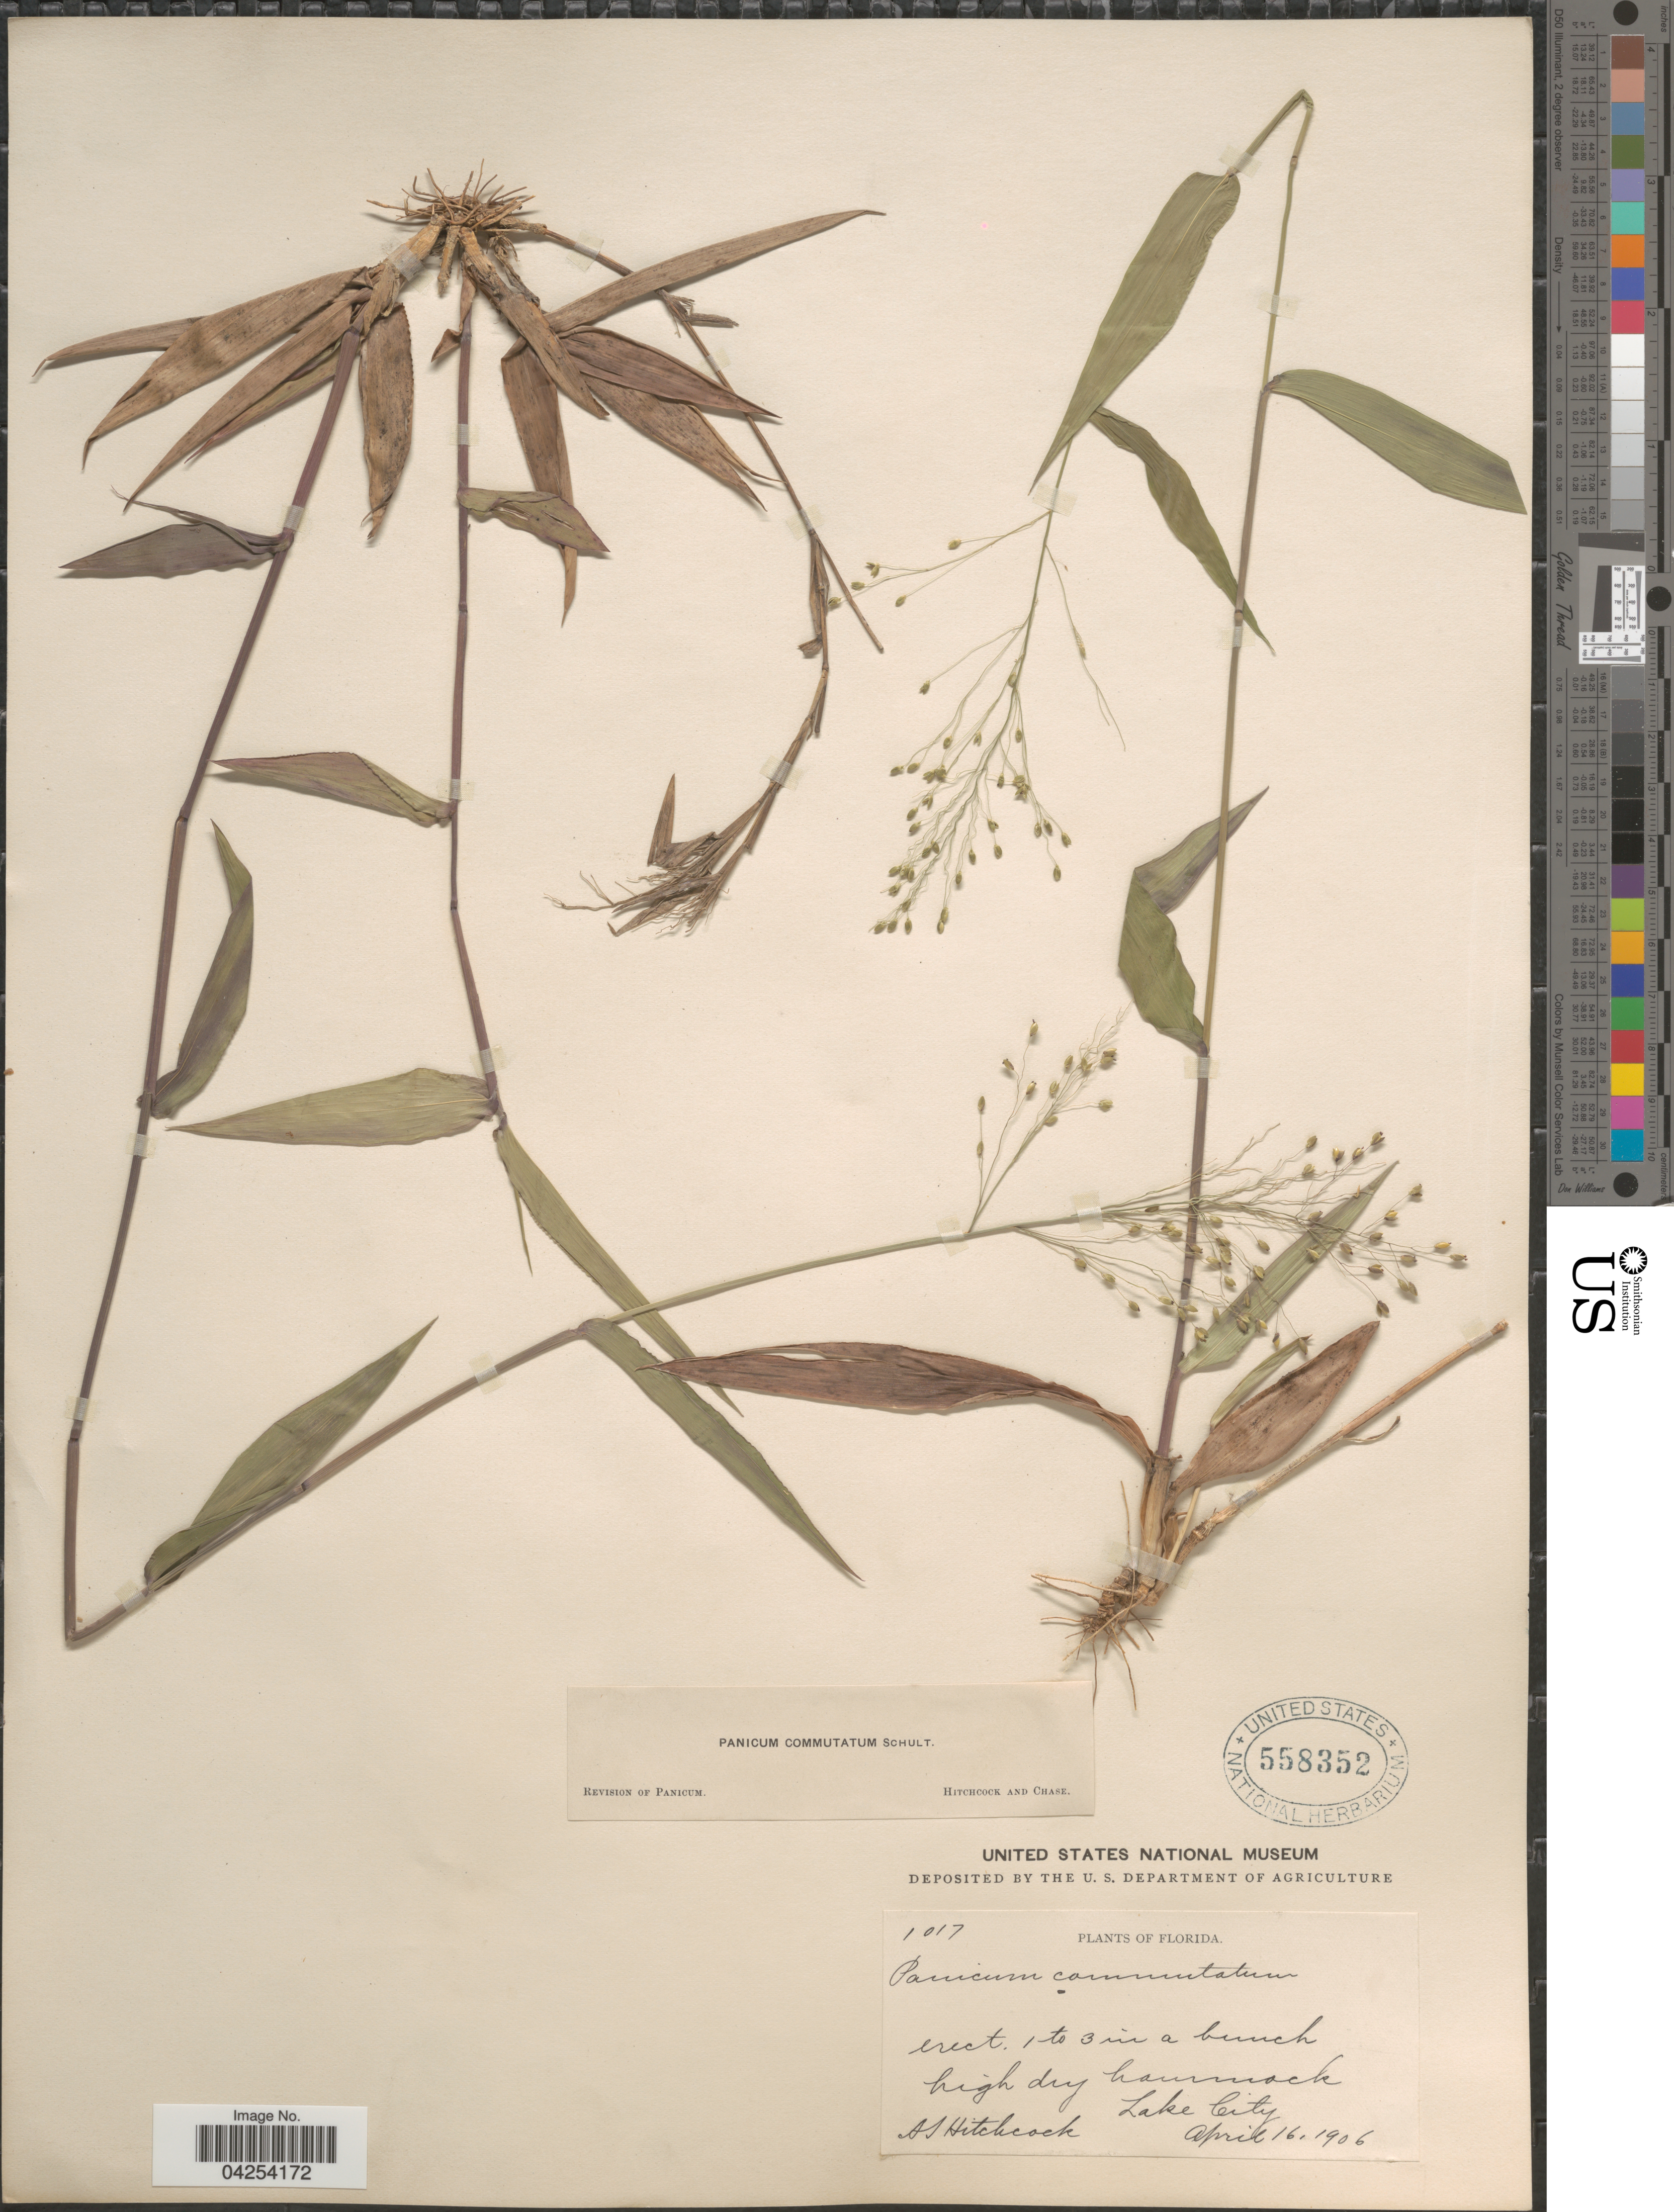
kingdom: Plantae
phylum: Tracheophyta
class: Liliopsida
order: Poales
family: Poaceae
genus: Dichanthelium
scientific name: Dichanthelium commutatum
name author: (Schult.) Gould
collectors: A. S. Hitchcock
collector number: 1017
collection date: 1906-04-16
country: United States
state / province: Florida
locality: Lake City.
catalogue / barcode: US 558352